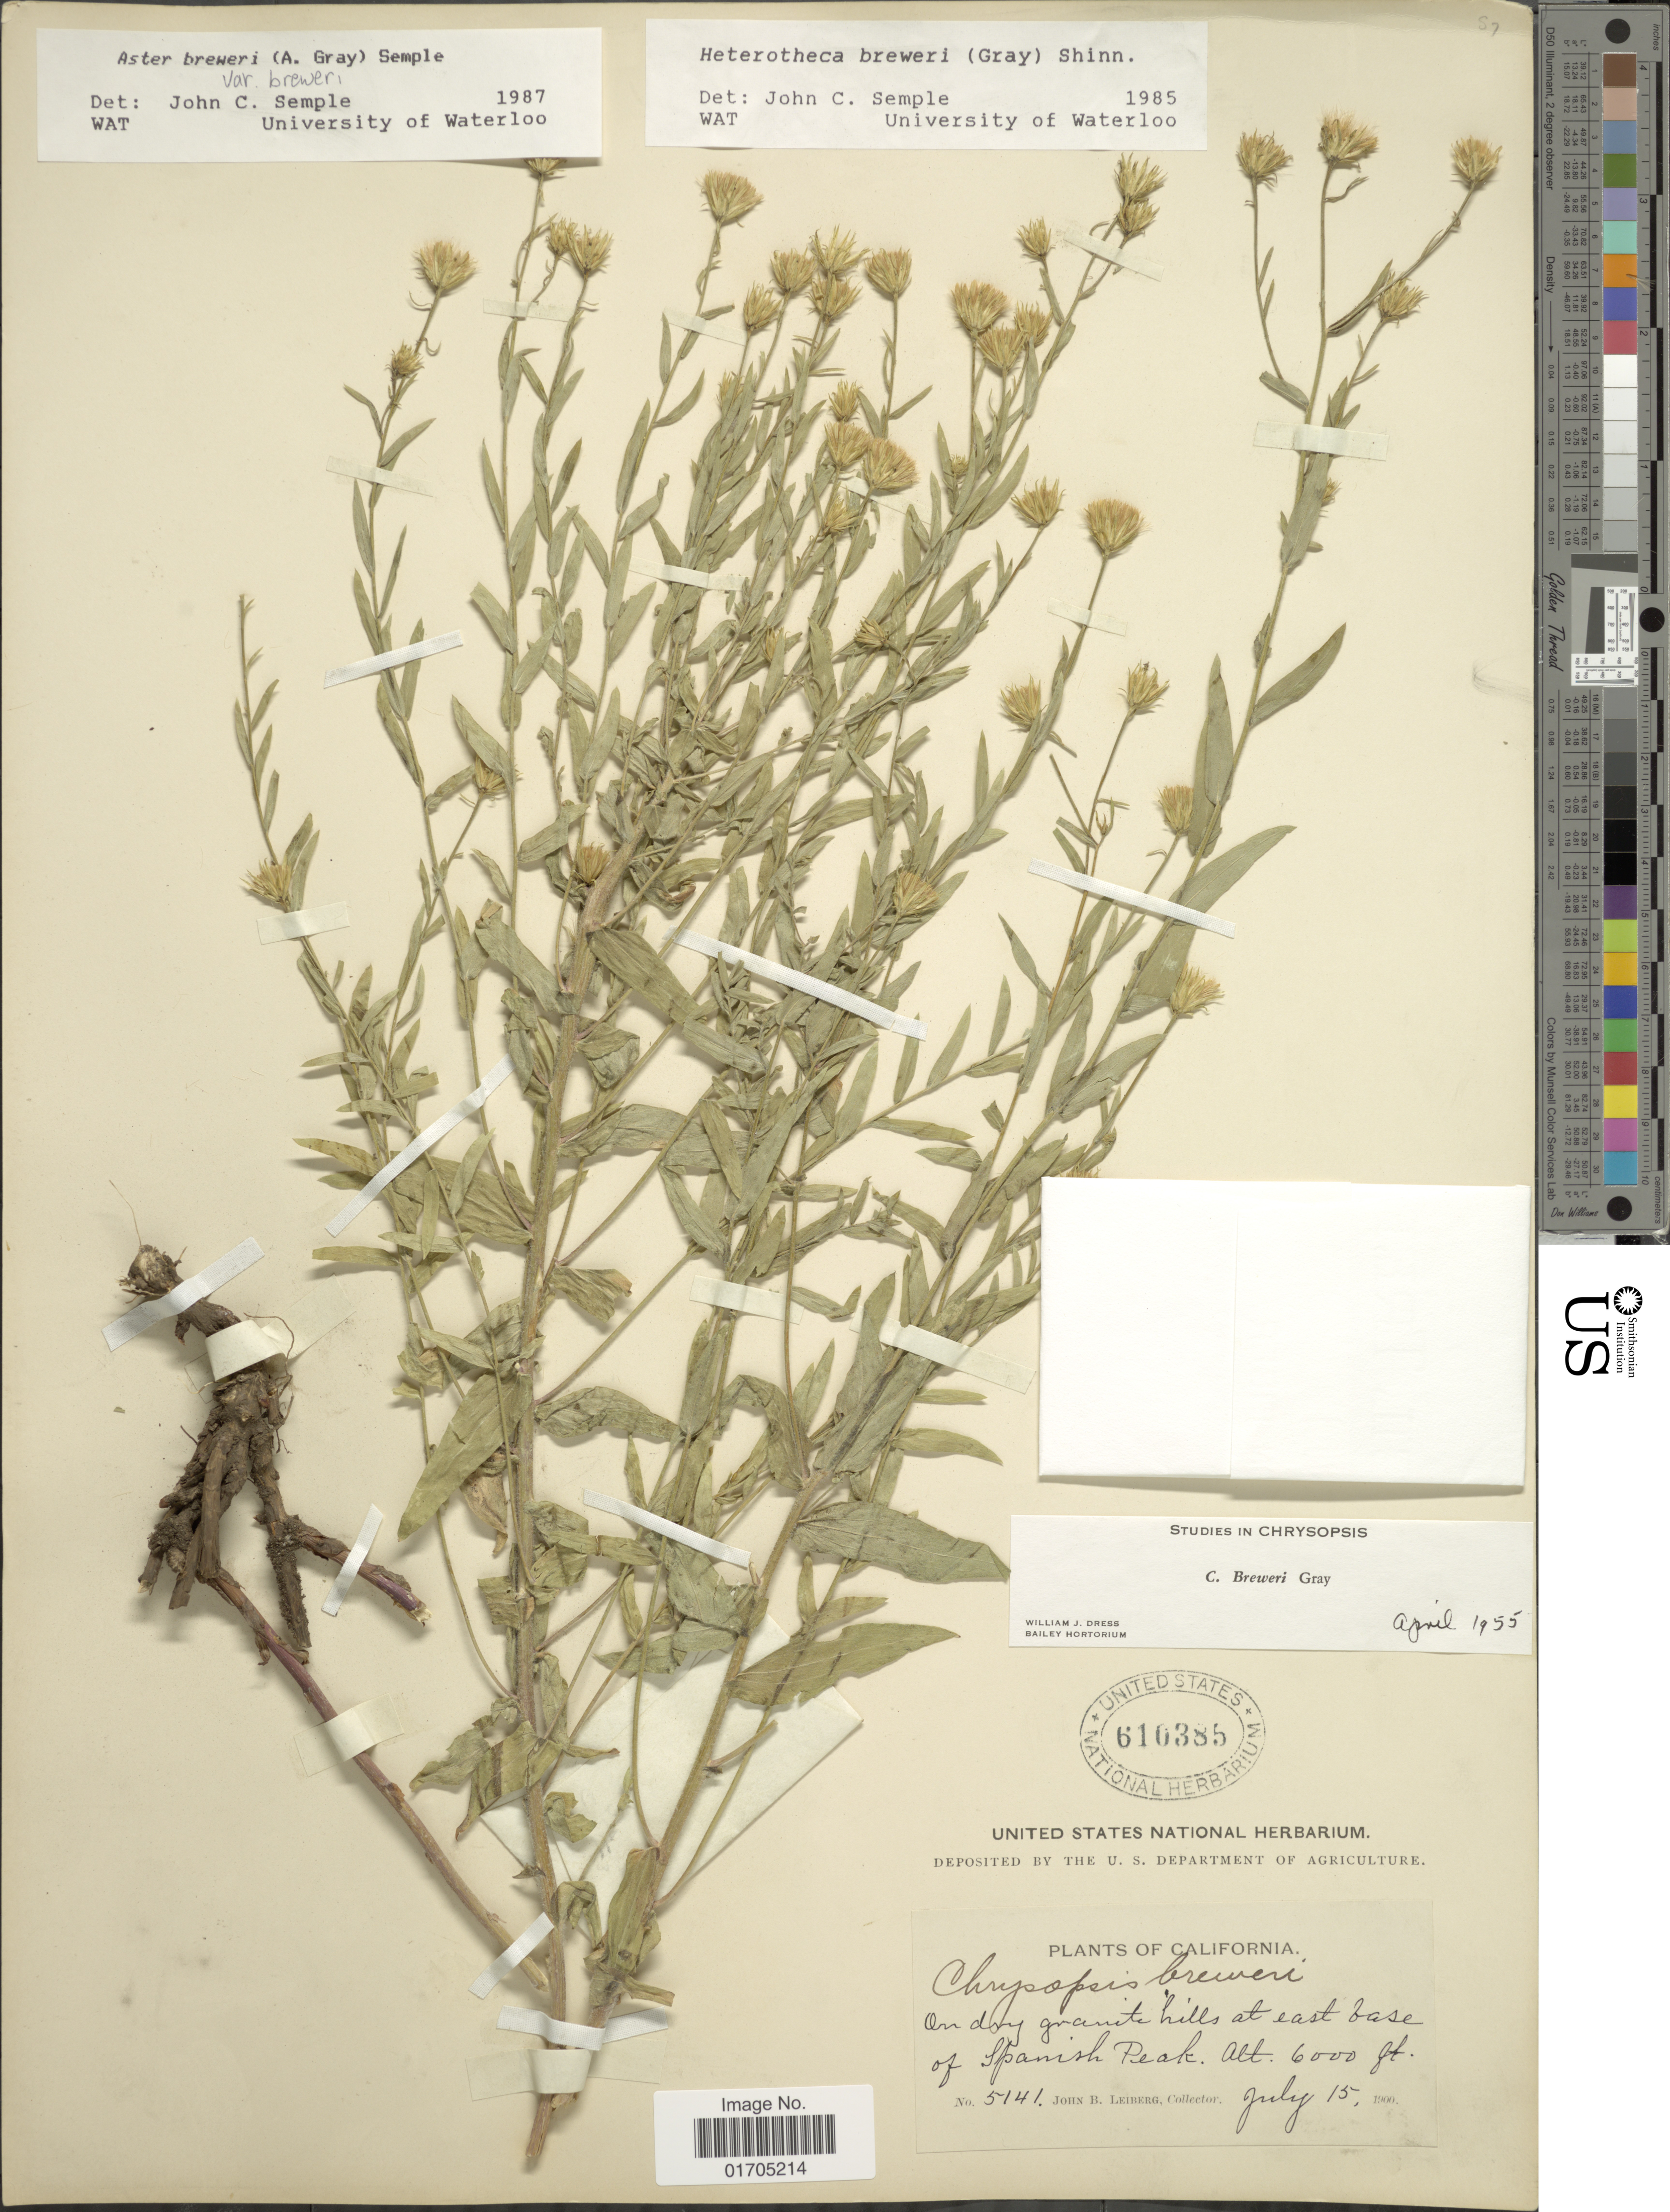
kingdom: Plantae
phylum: Tracheophyta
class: Magnoliopsida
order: Asterales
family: Asteraceae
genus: Eucephalus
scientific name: Eucephalus breweri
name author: (A. Gray) G.L. Nesom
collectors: J. B. Leiberg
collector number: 5141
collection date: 1900-07-15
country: United States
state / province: California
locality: On dry granite hills at east base of Spanish Peak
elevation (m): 1829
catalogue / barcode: US 610385